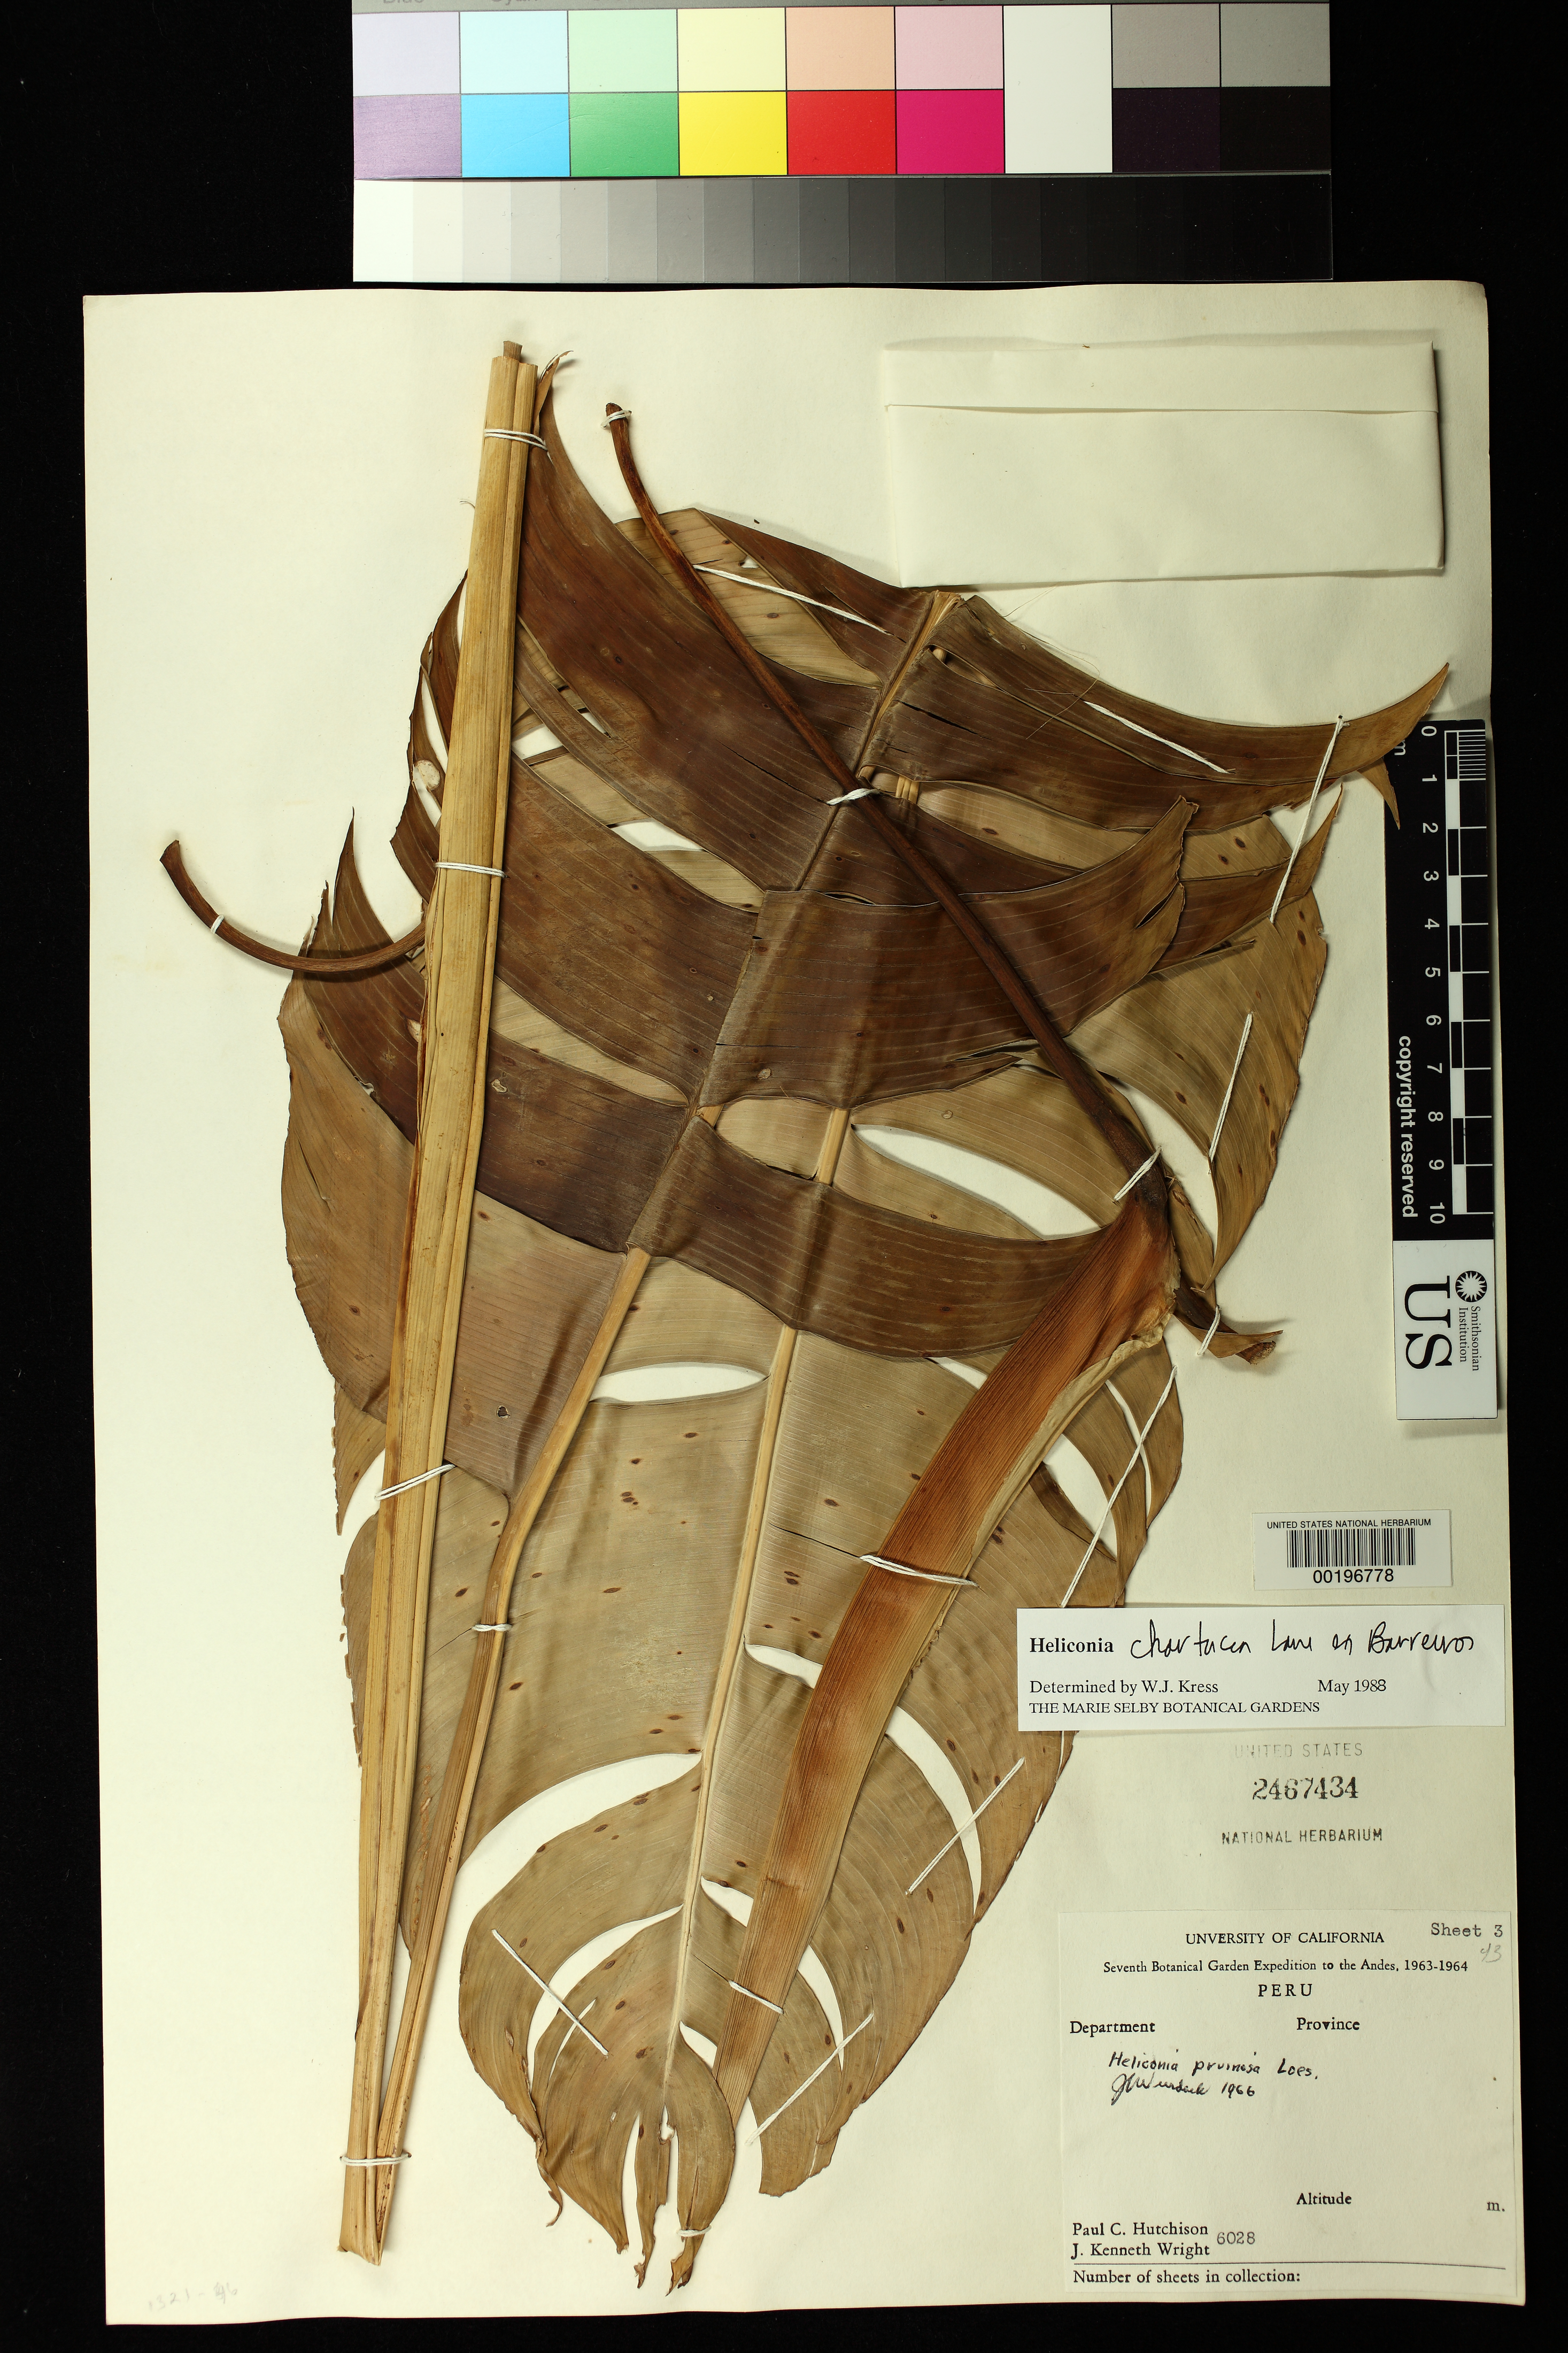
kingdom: Plantae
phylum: Tracheophyta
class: Liliopsida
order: Zingiberales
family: Heliconiaceae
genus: Heliconia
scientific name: Heliconia chartacea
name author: Lane ex Barreiros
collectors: P. C. Hutchison, J. K. Wright & R. M. Straw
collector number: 6028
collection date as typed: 22 Jul 1964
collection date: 1964-07-22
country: Peru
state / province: Ucayali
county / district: Coronel Portillo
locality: Coronel Portillo Prov., 2 km W of Neshuya, 63 km W of Pucallpa on road to Tingo María, ca. 1 - 2 km N of road on timber company trail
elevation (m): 260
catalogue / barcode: US 2467434